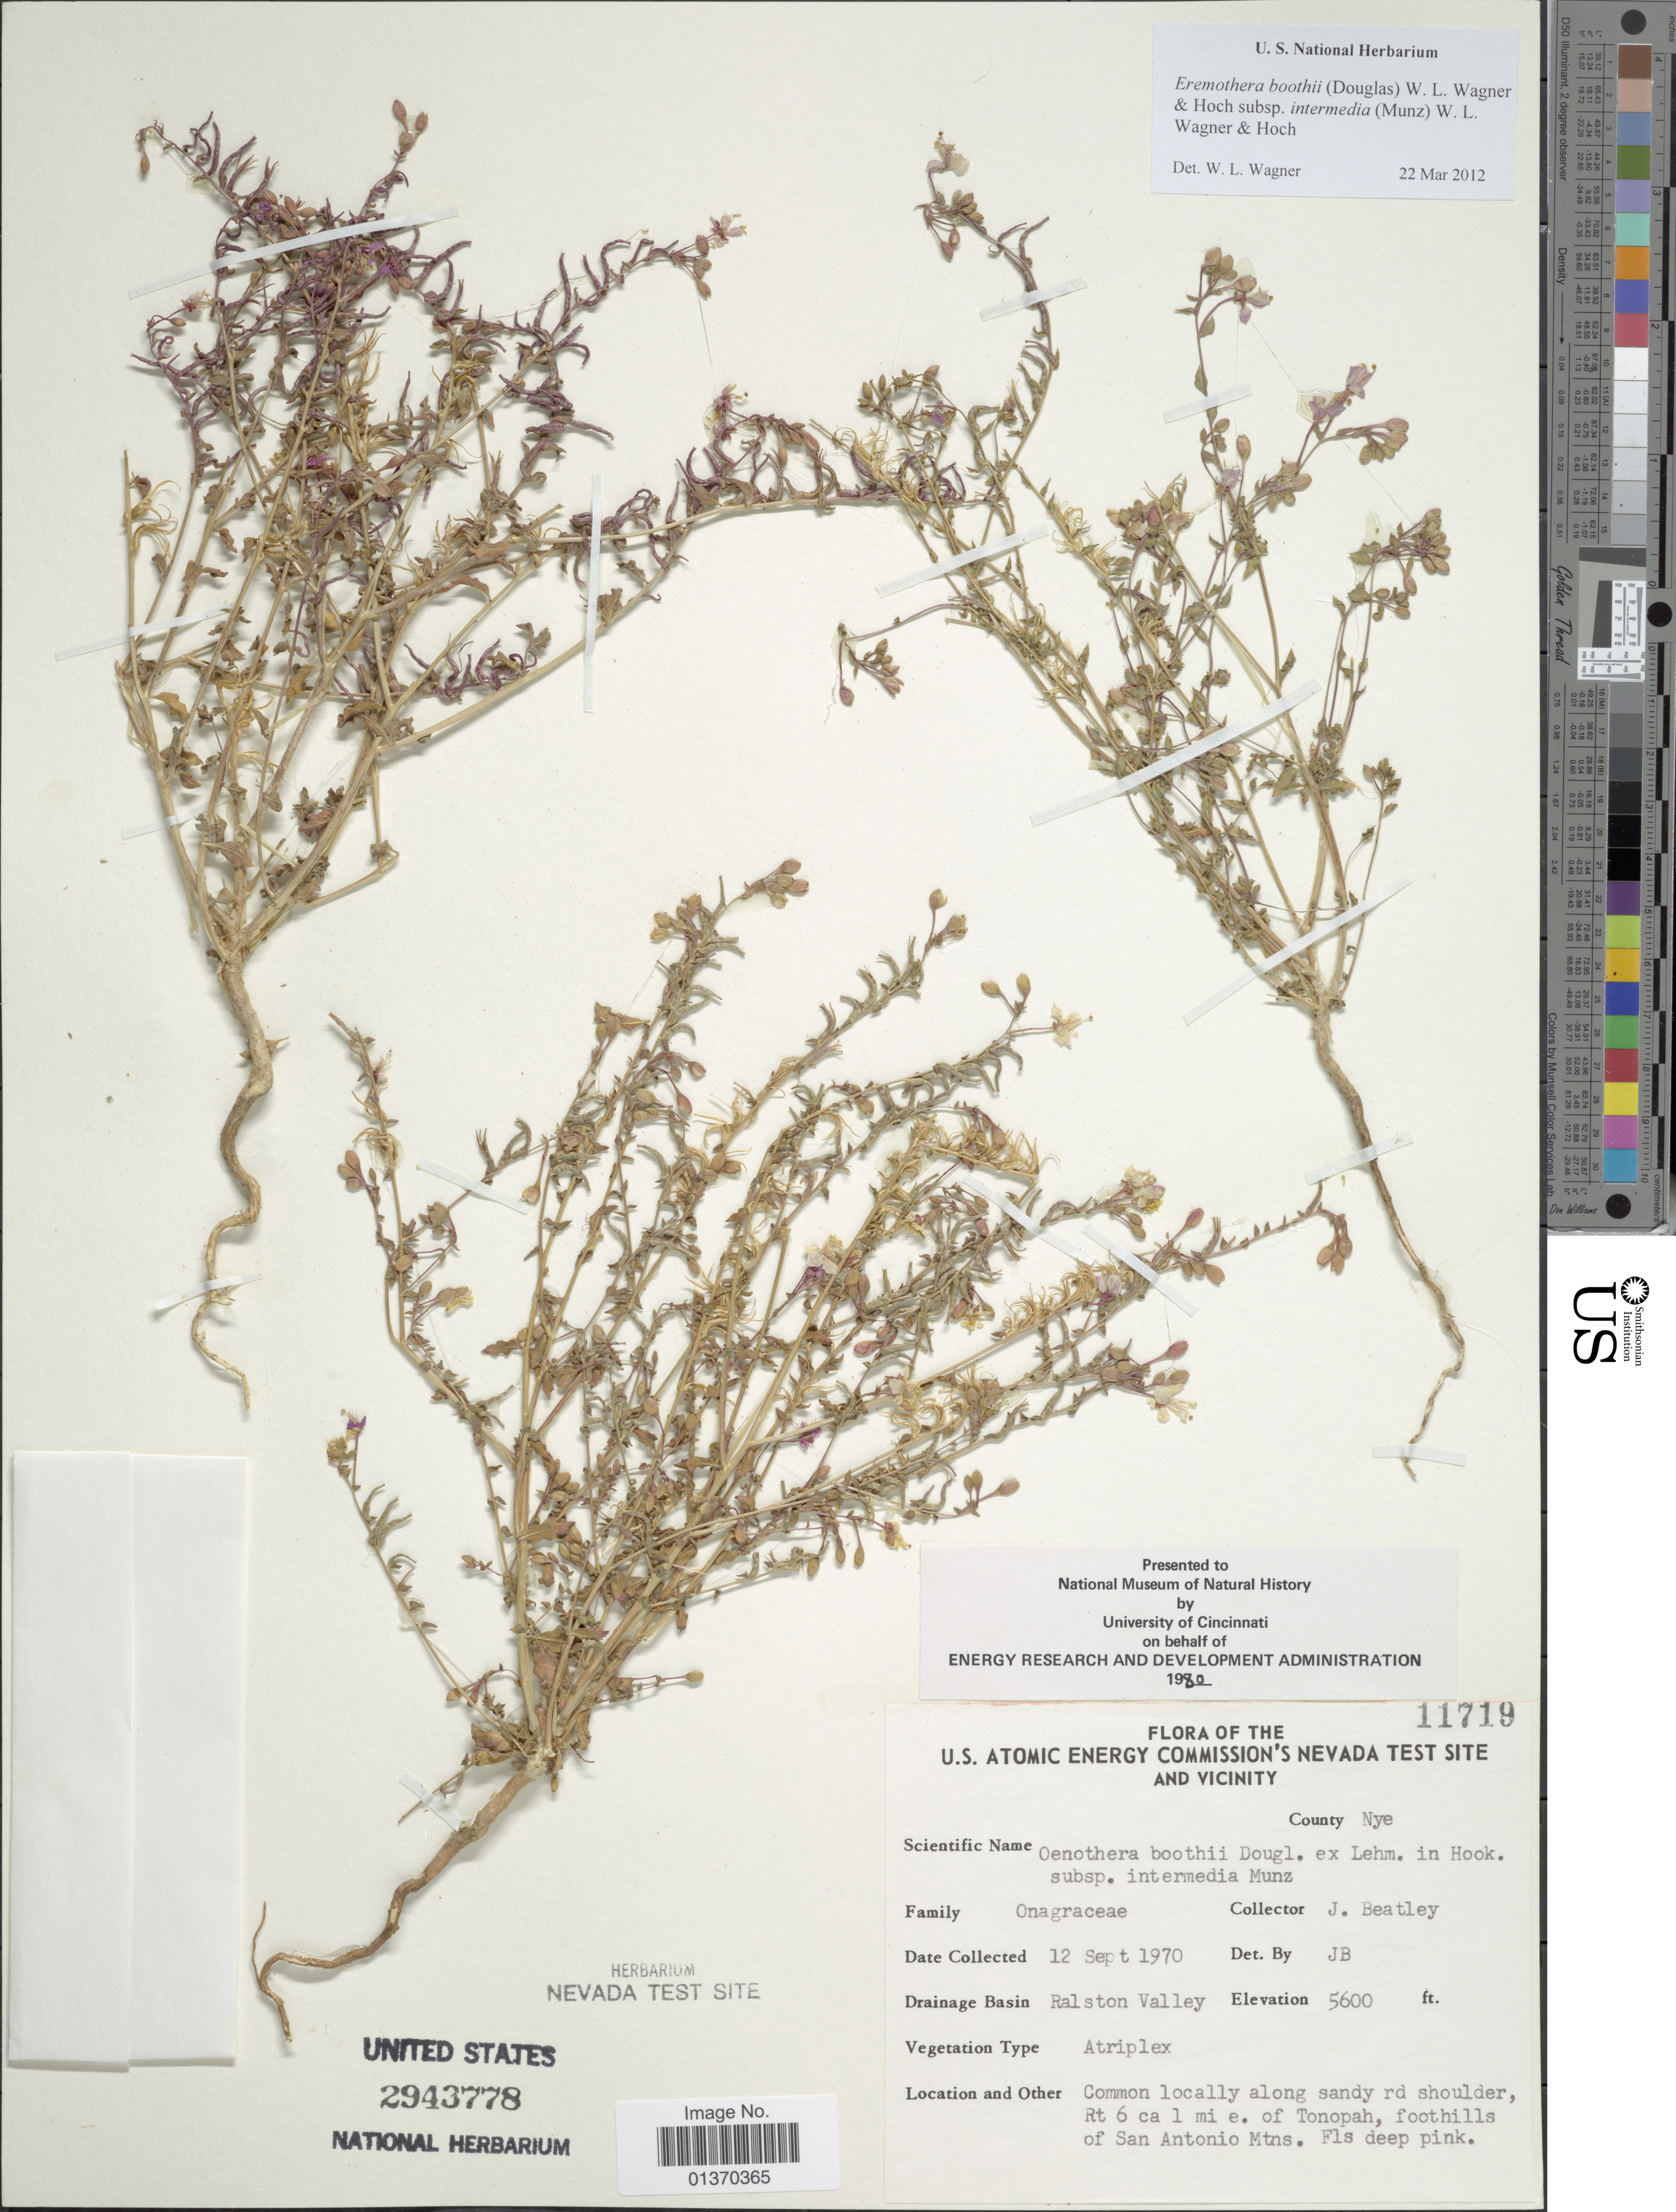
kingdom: Plantae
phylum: Tracheophyta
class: Magnoliopsida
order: Myrtales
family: Onagraceae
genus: Eremothera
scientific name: Eremothera boothii subsp. intermedia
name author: (Munz) W.L. Wagner & Hoch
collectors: J. C. Beatley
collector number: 11719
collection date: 1970-09-12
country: United States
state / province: Nevada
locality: U. S. Atomic Energy Commission's Nevada Test Site and Vicinity, Ralston Valley, along sandy rd shoulder, Rt 6 ca 1 mi e. of Tonopah, foothills of San Antonio Mtns. County Nye.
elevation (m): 1707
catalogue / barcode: US 2943778